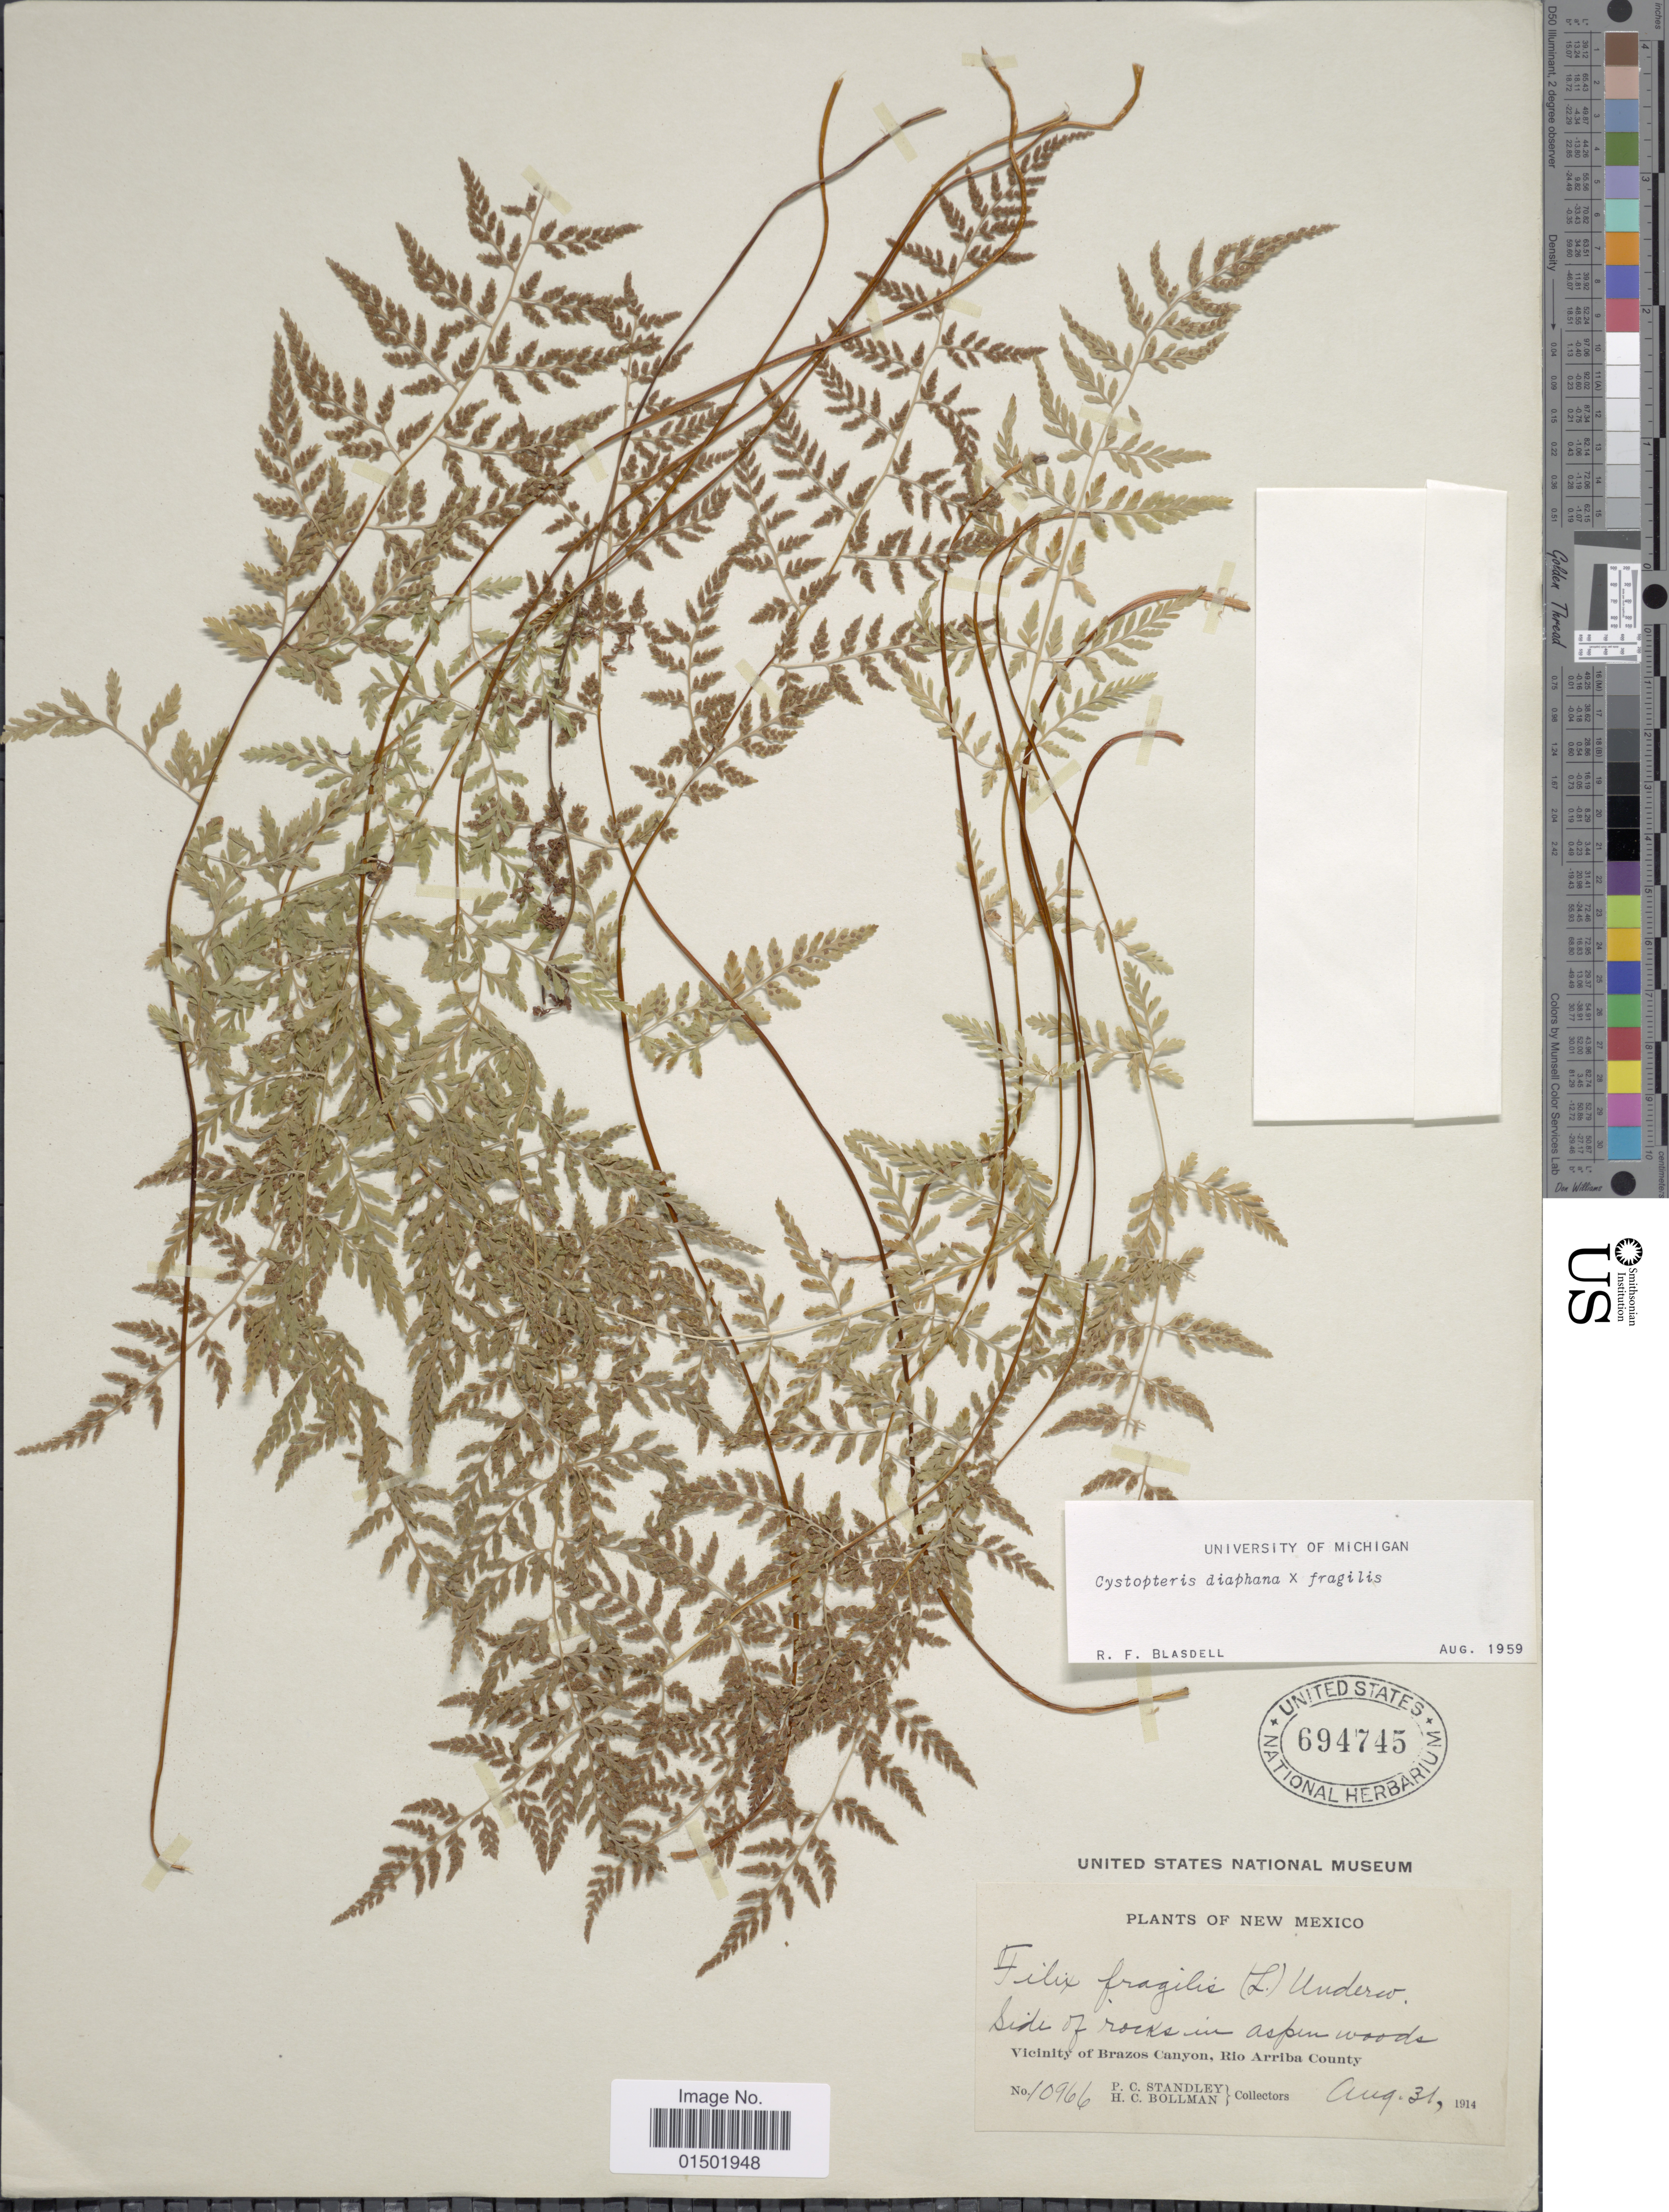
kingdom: Plantae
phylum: Tracheophyta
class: Polypodiopsida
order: Polypodiales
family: Cystopteridaceae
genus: Cystopteris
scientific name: Cystopteris fragilis var. tenuifolia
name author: (Clute) M. Broun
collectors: P. C. Standley & H. C. Bollman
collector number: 10966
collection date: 1914-08-31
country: United States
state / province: New Mexico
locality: Vicinity of Brazos Canyon, Rio Arriba County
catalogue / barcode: US 694745